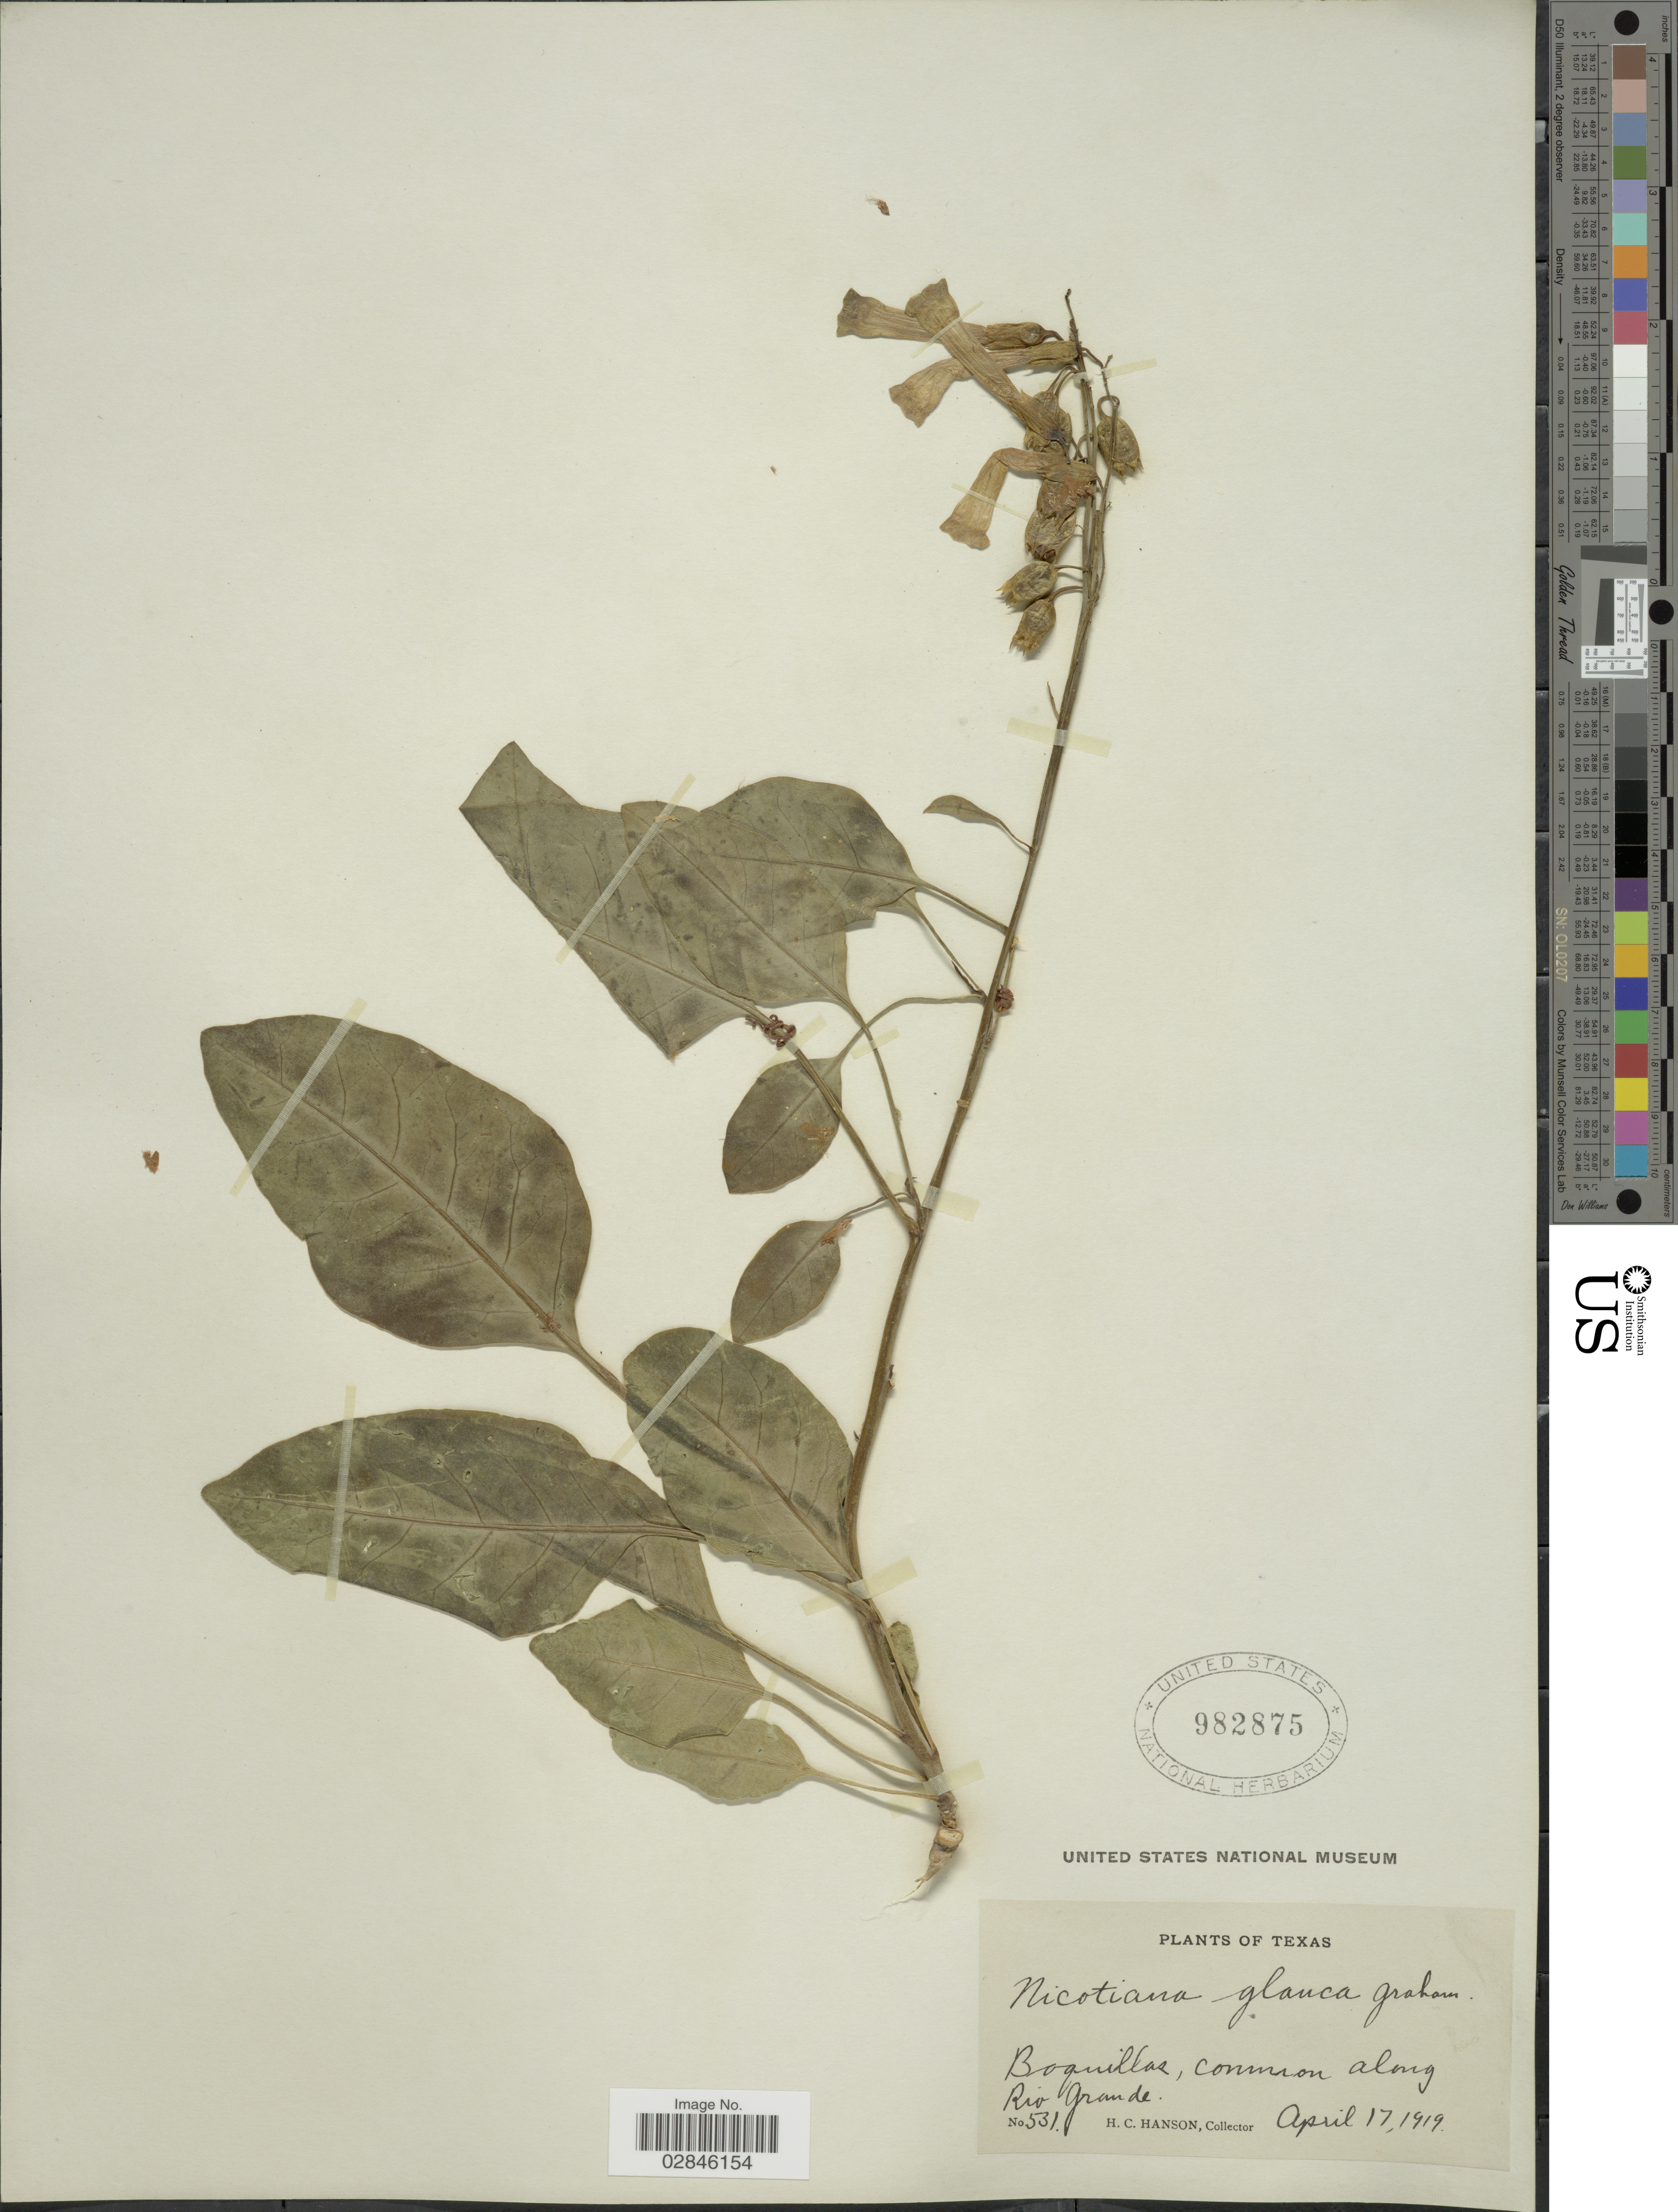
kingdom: Plantae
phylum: Tracheophyta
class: Magnoliopsida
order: Solanales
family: Solanaceae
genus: Nicotiana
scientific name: Nicotiana glauca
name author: Graham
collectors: H. Hanson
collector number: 531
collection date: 1919-04-17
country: United States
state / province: Texas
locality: Boquillas, along Rio Grande.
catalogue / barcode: US 982875